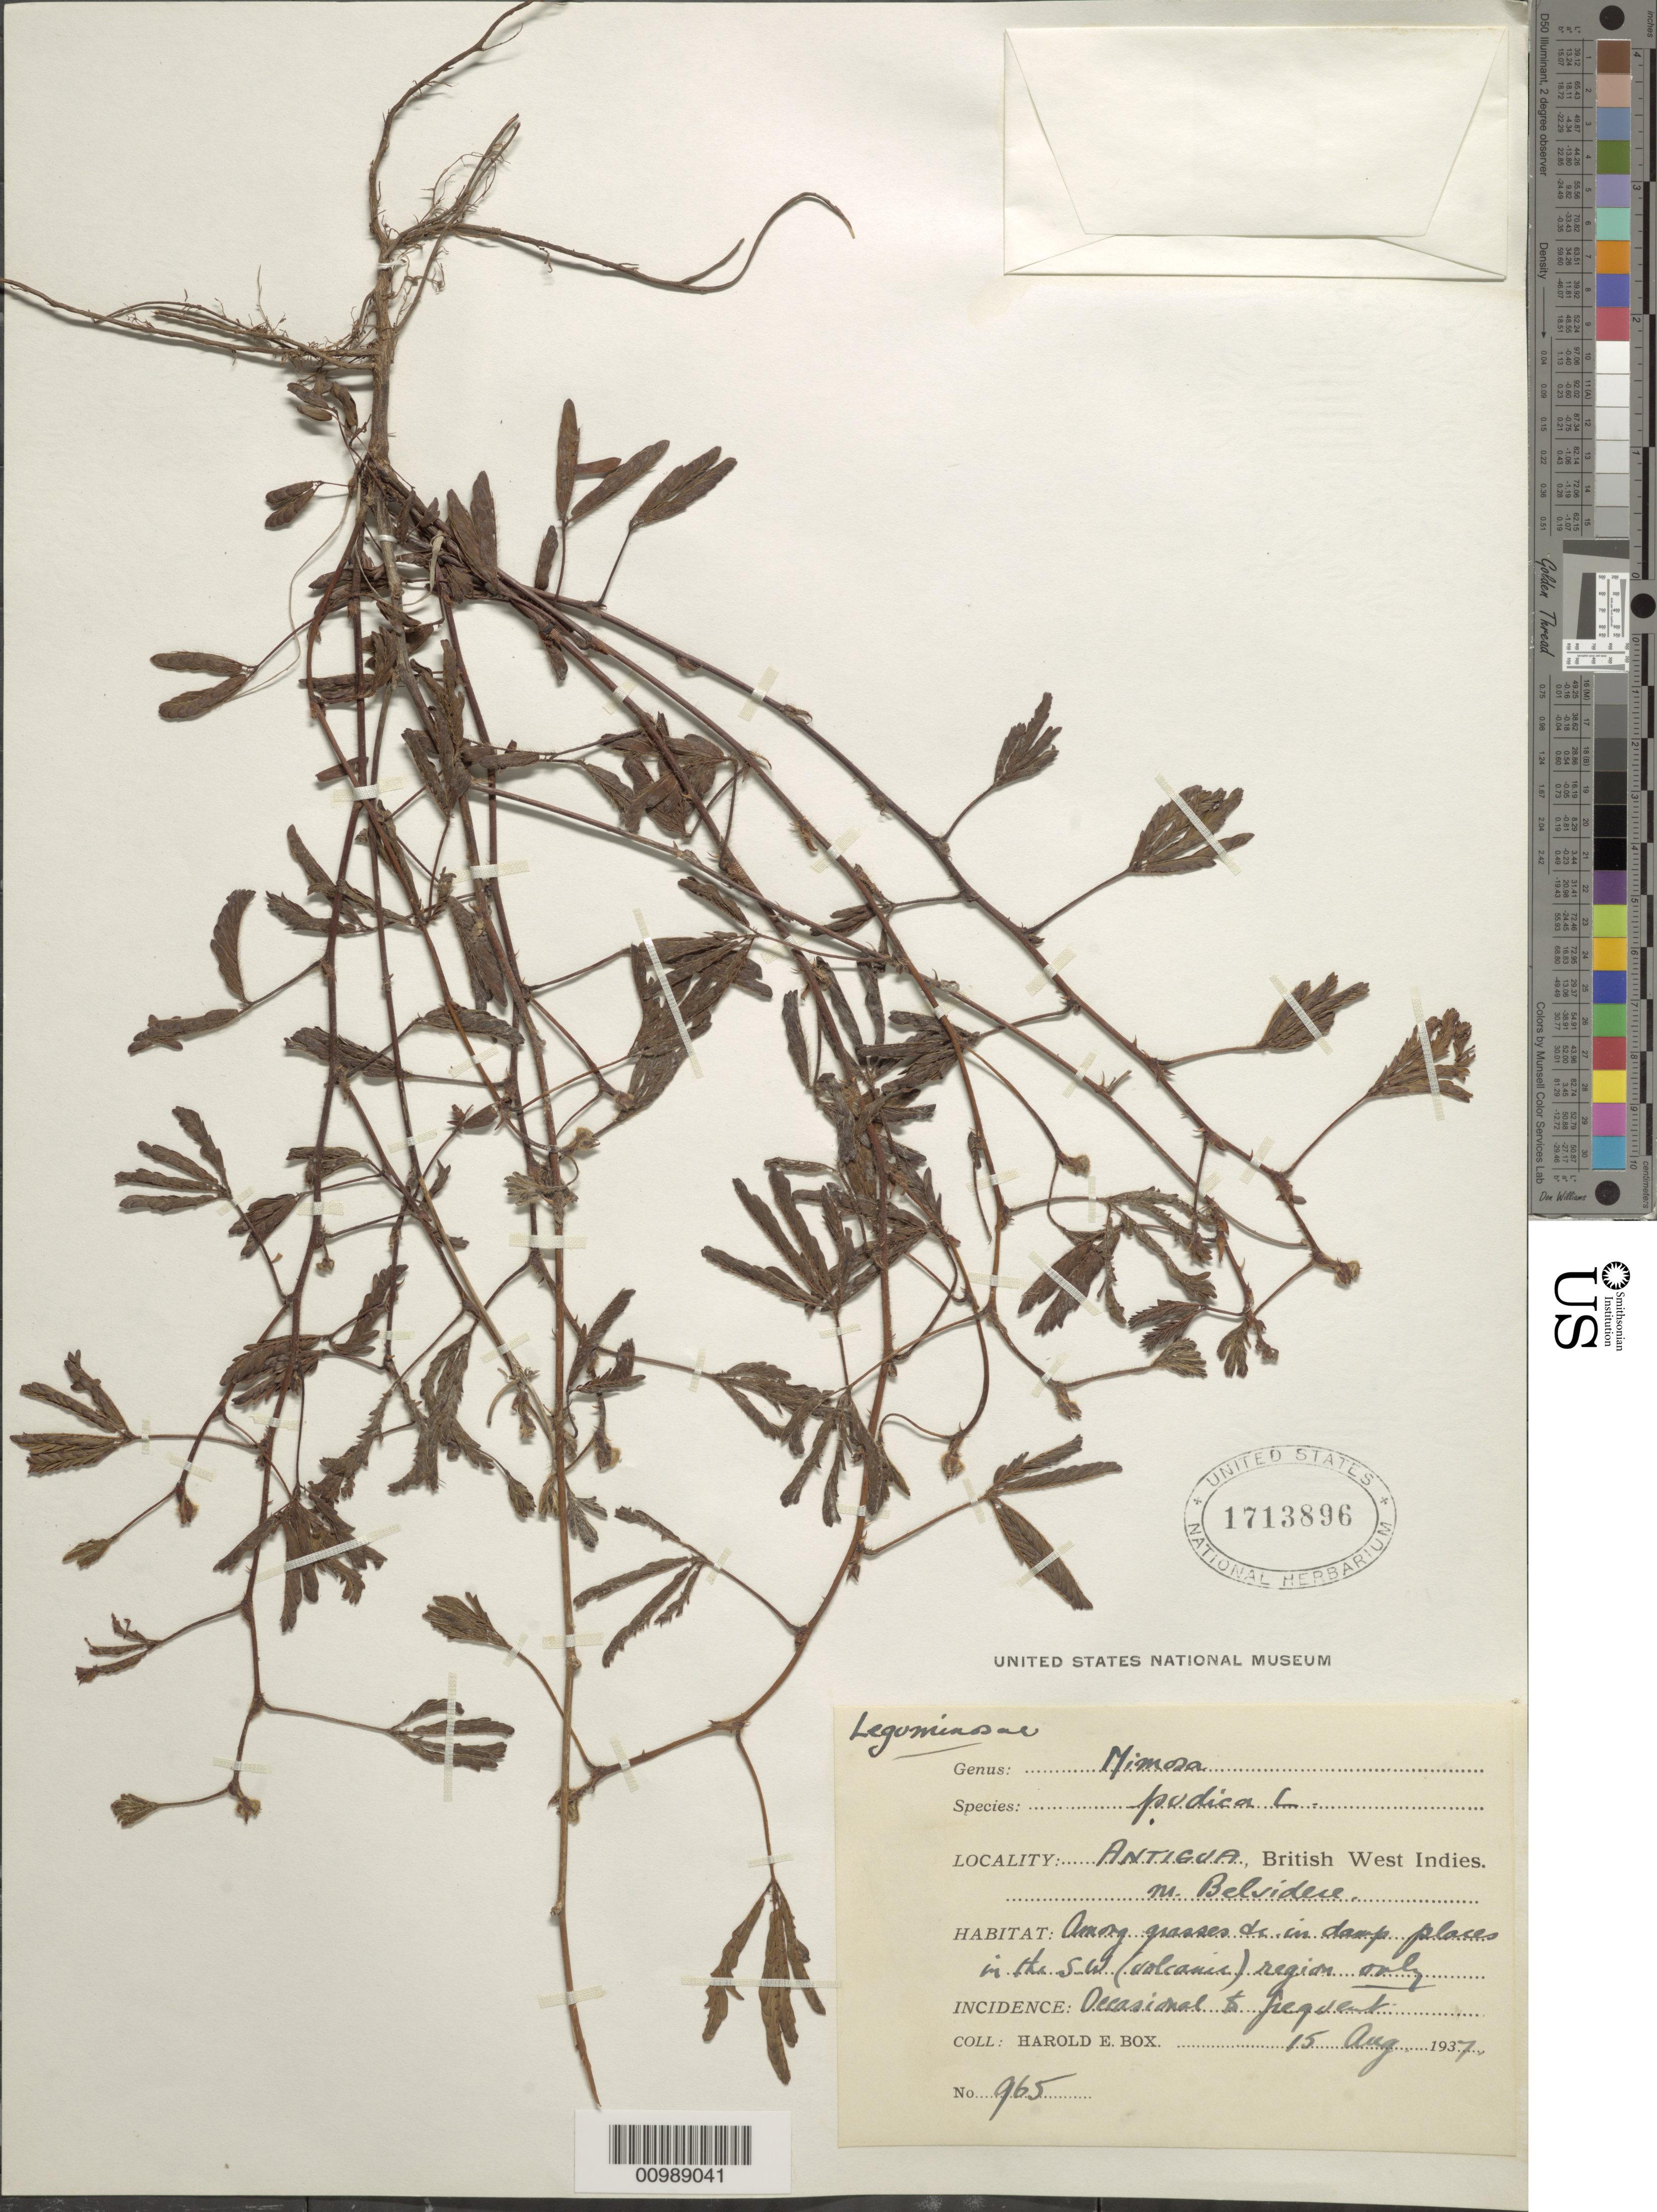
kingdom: Plantae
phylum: Tracheophyta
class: Magnoliopsida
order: Fabales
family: Fabaceae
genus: Mimosa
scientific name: Mimosa pudica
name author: L.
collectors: H. E. Box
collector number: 965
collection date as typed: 15 Aug 1937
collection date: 1937-08-15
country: Antigua and Barbuda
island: Antigua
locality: BeluIdece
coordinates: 0 N, 0 E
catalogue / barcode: US 1713896